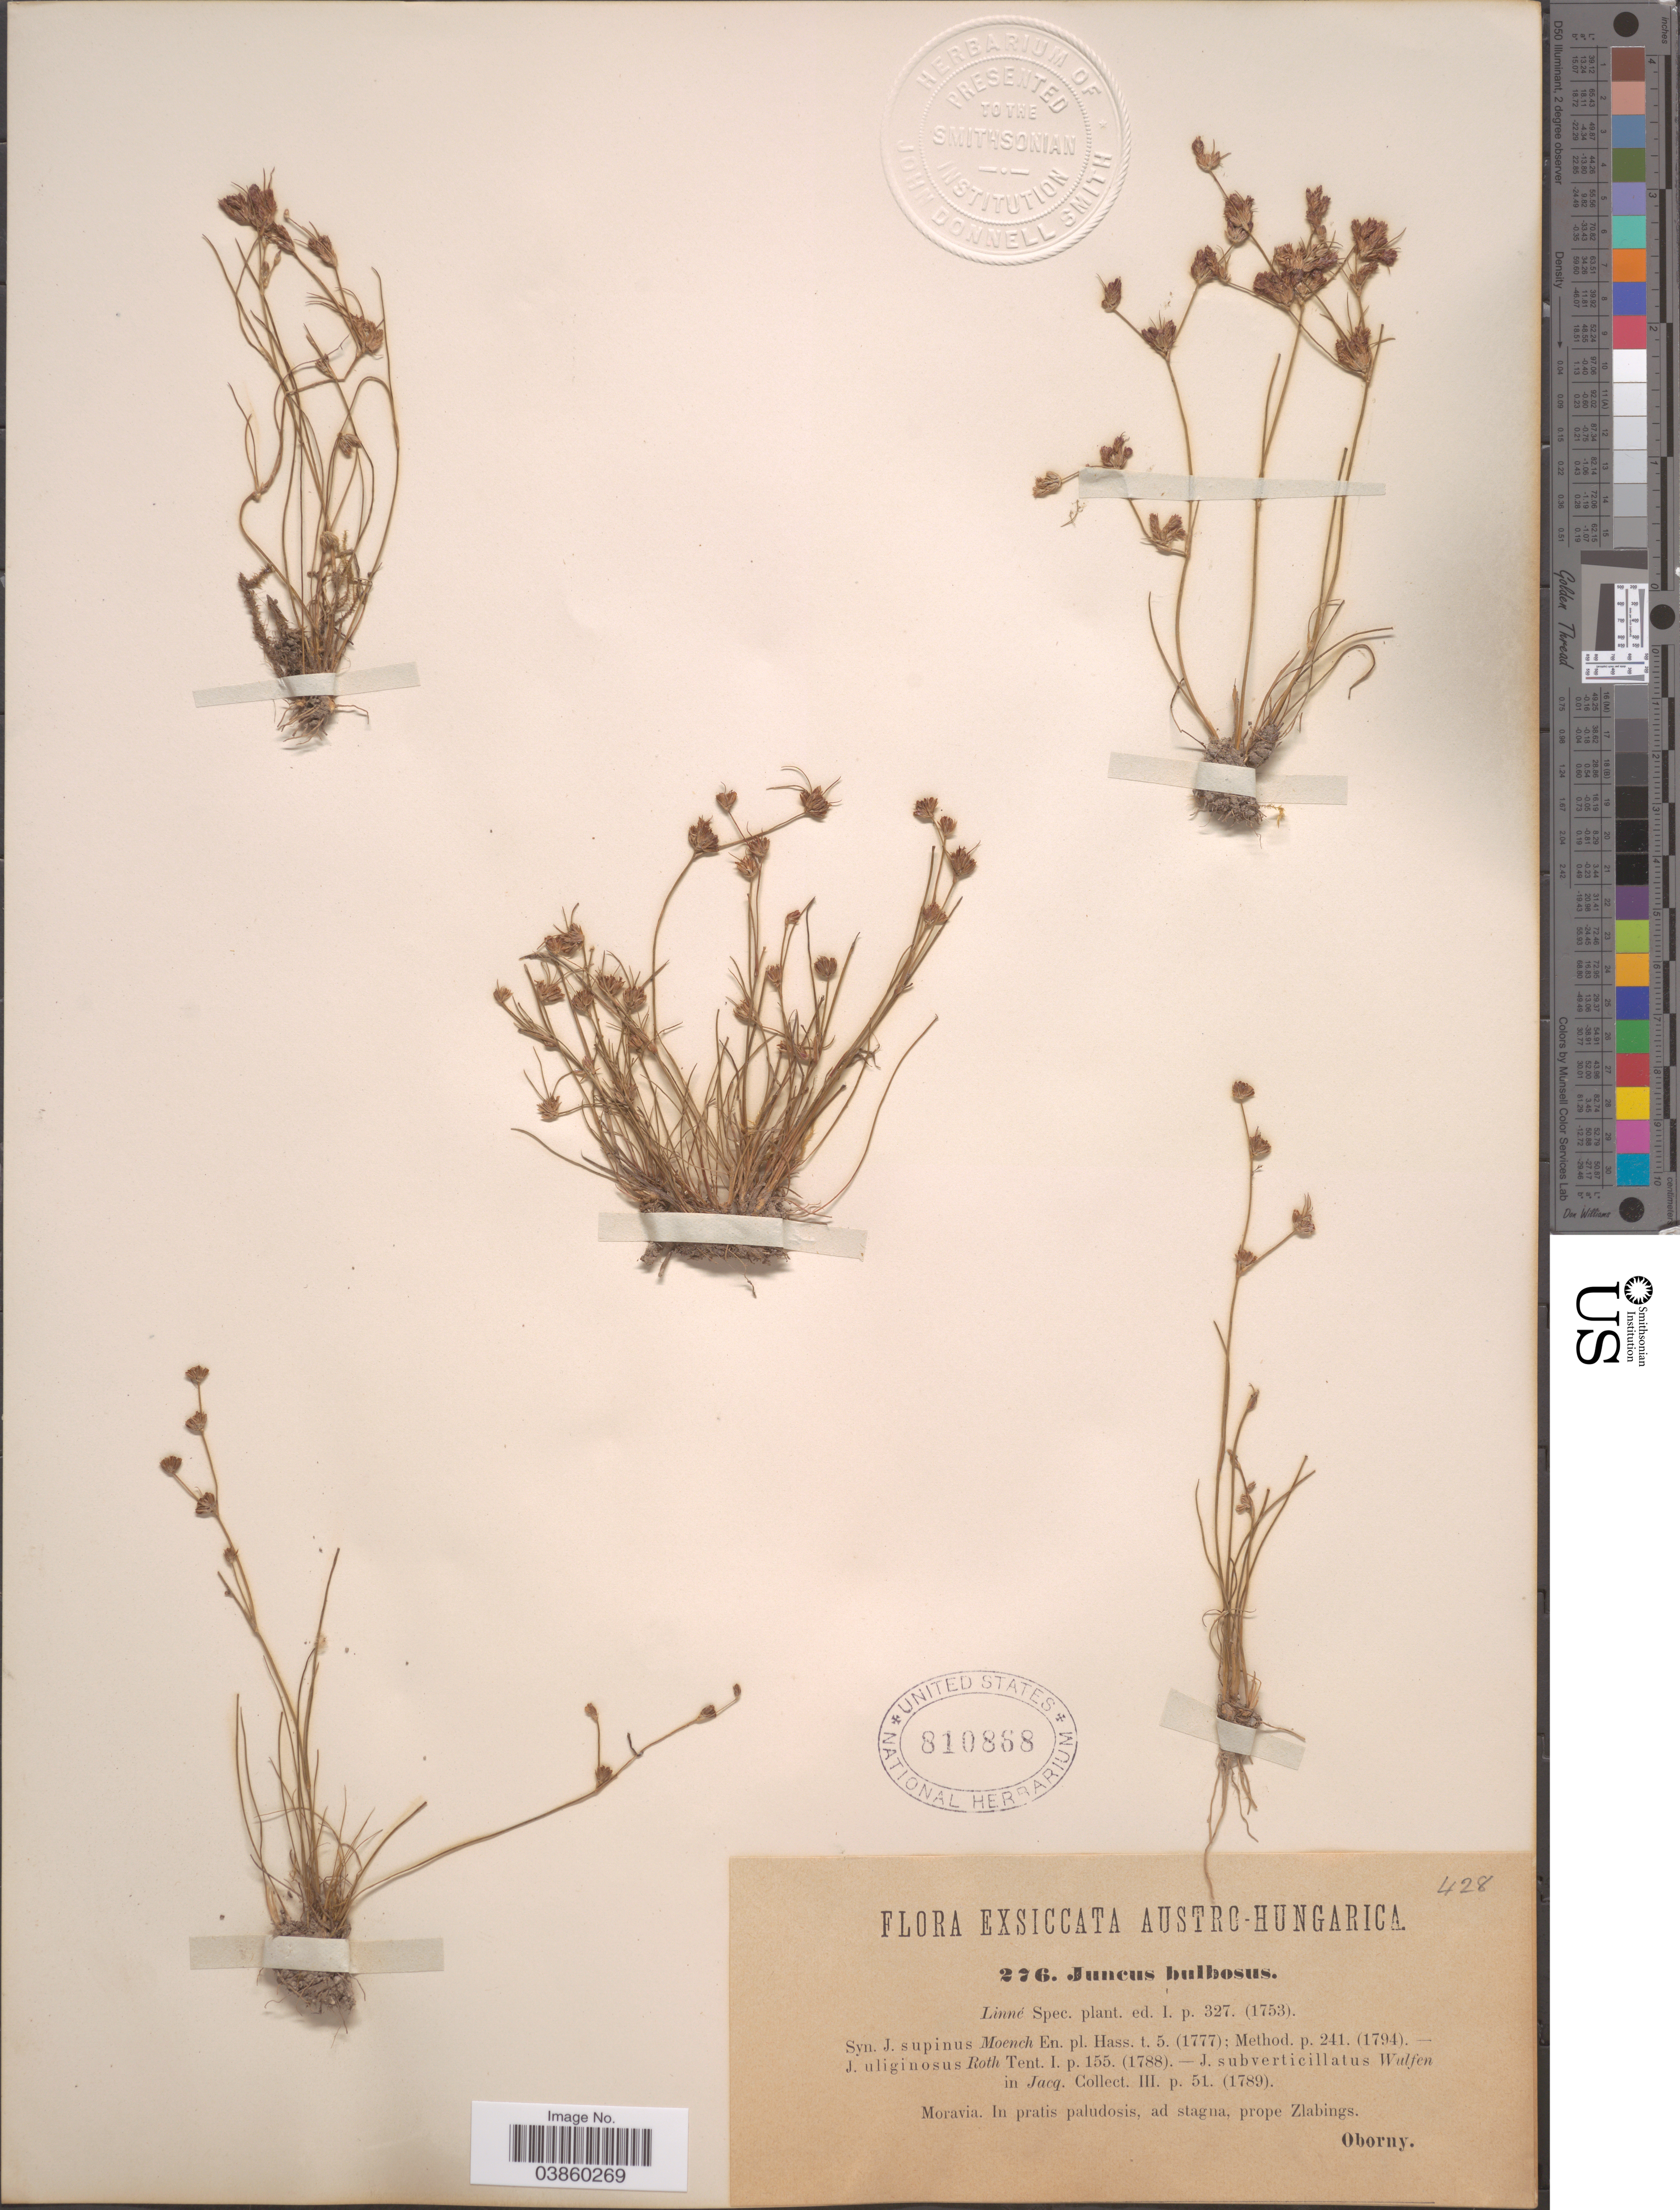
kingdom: Plantae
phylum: Tracheophyta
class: Liliopsida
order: Poales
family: Juncaceae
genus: Juncus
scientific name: Juncus bulbosus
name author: L.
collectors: Oborny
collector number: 276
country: Czechia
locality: Austro-Hungarica. Moravia. In pratis paludosis, ad stagna, prope Zlabings.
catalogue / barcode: US 810868